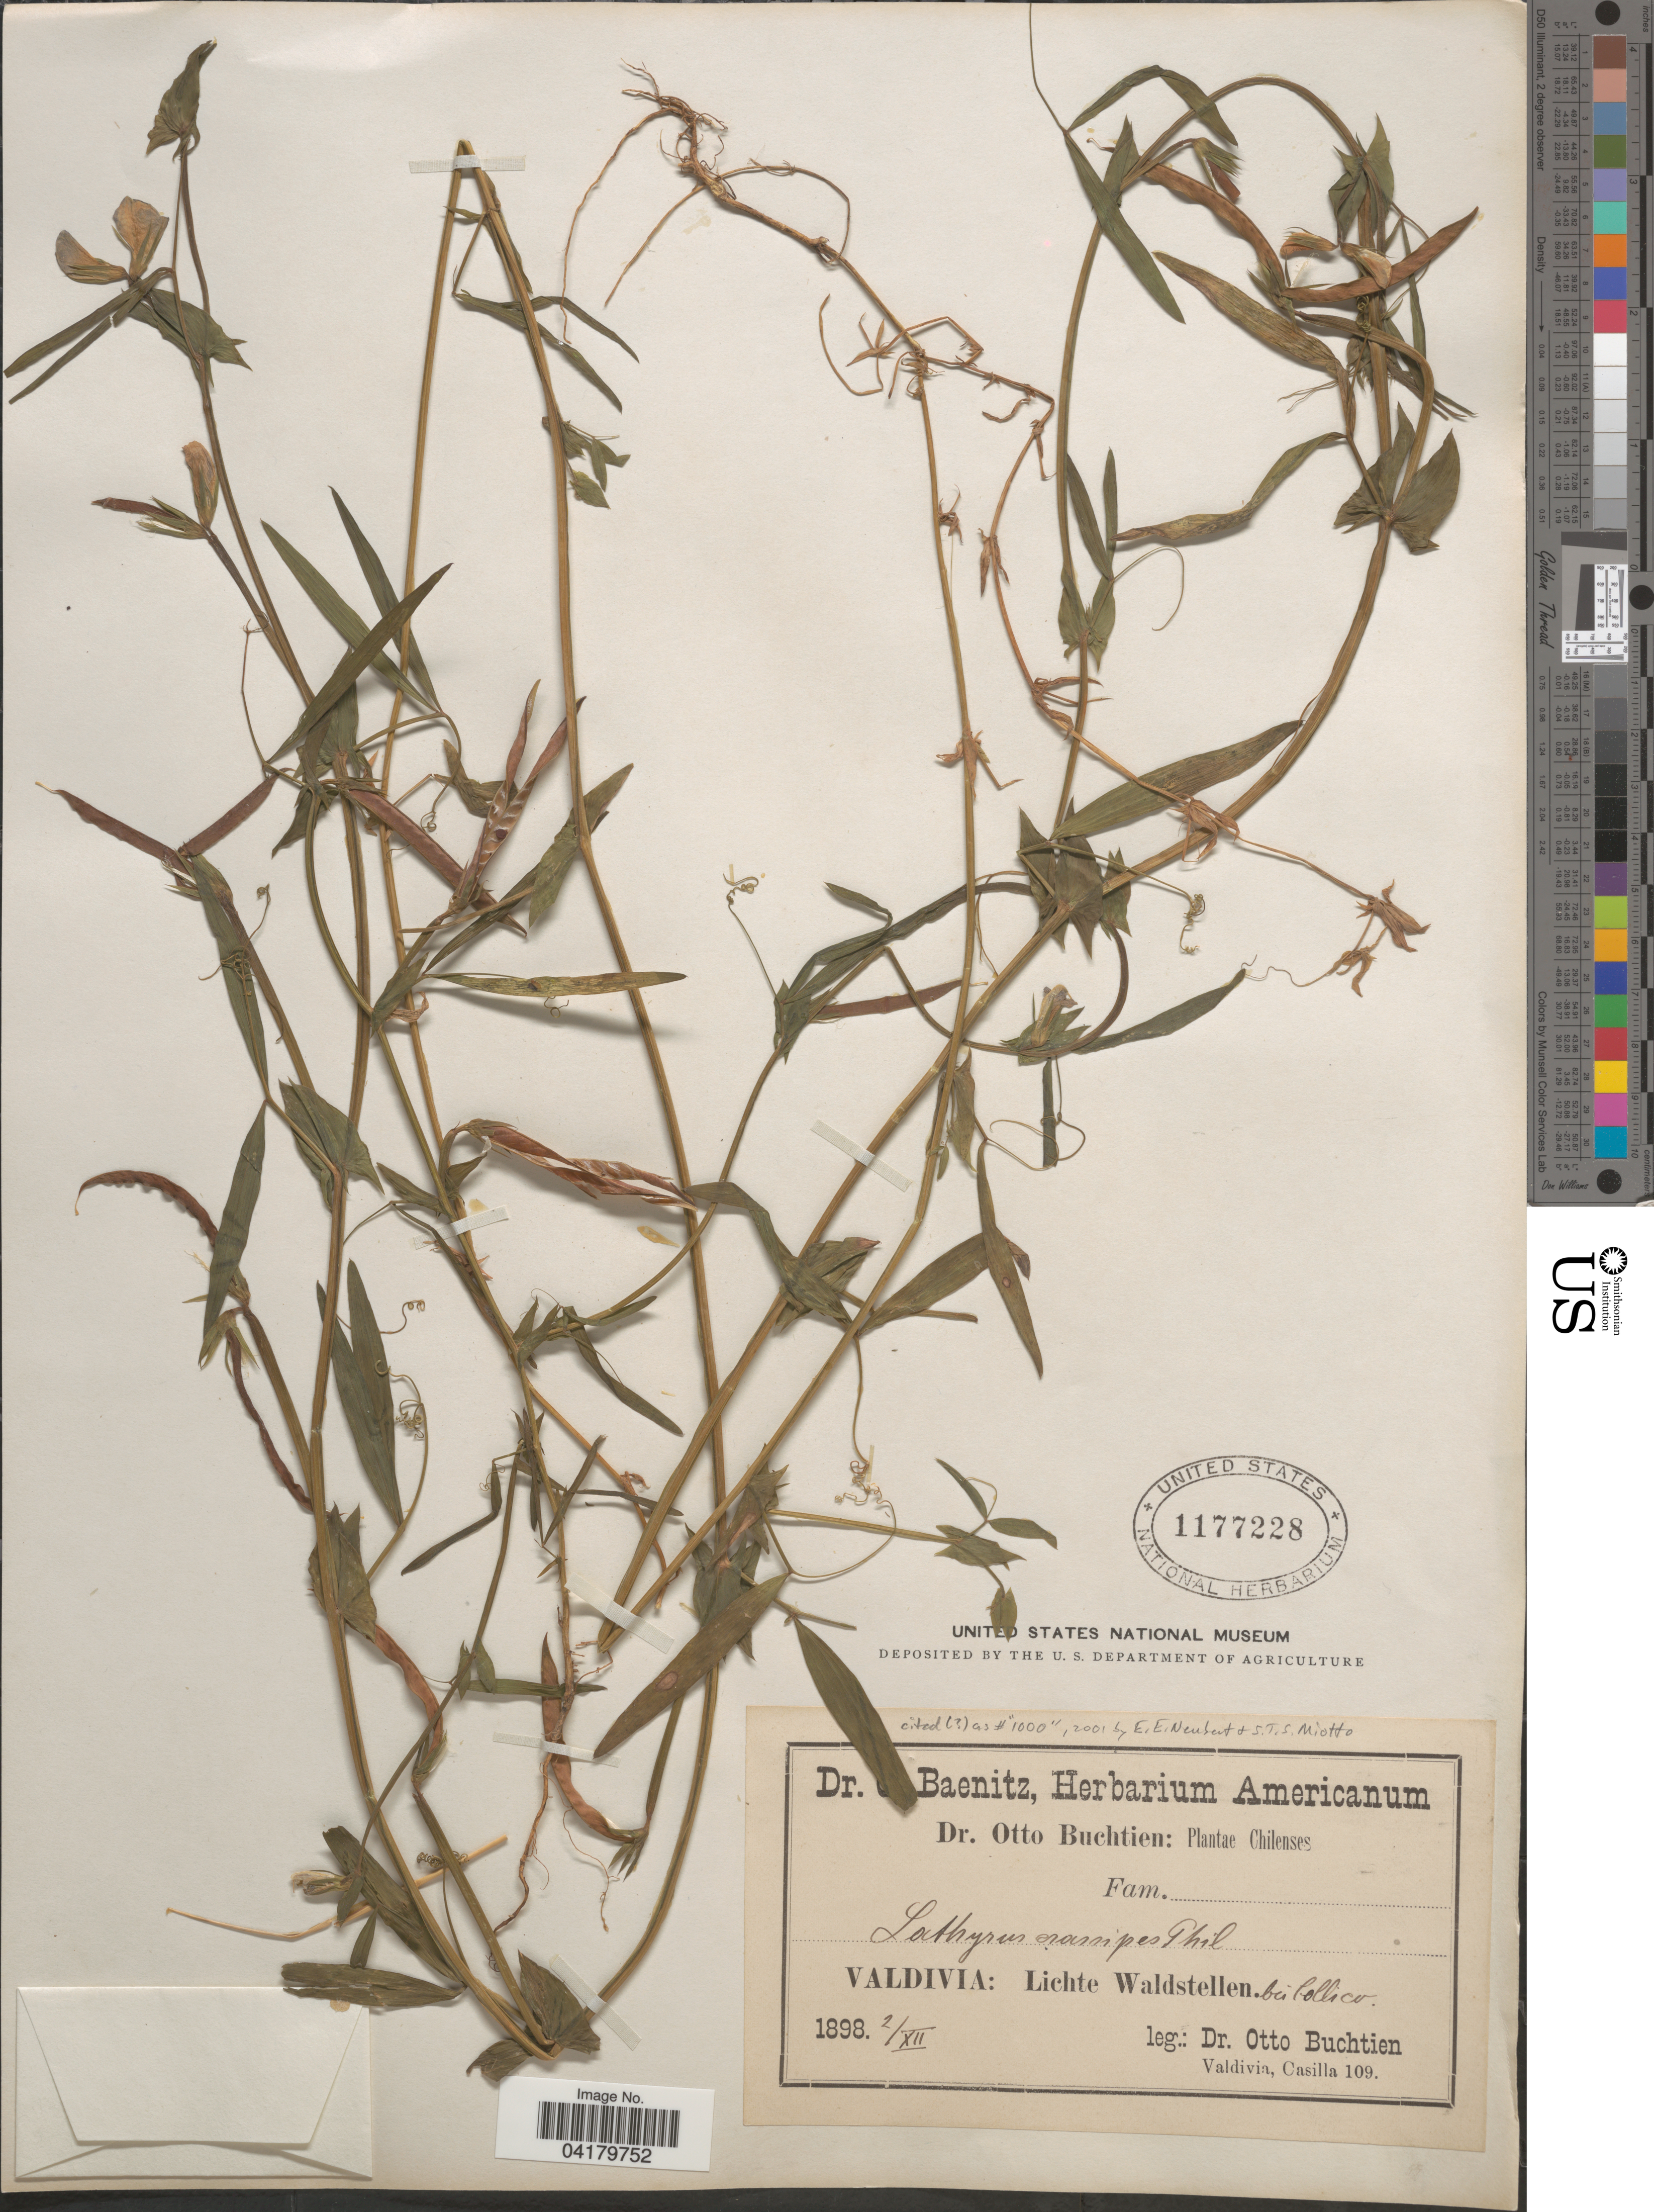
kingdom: Plantae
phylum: Tracheophyta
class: Magnoliopsida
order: Fabales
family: Fabaceae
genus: Lathyrus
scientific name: Lathyrus crassipes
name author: Gillies ex Hook. & Arn.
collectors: O. Buchtien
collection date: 1898-12-02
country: Chile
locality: Chilenses. Valdivia: Lichte Waldstellen.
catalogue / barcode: US 1177228